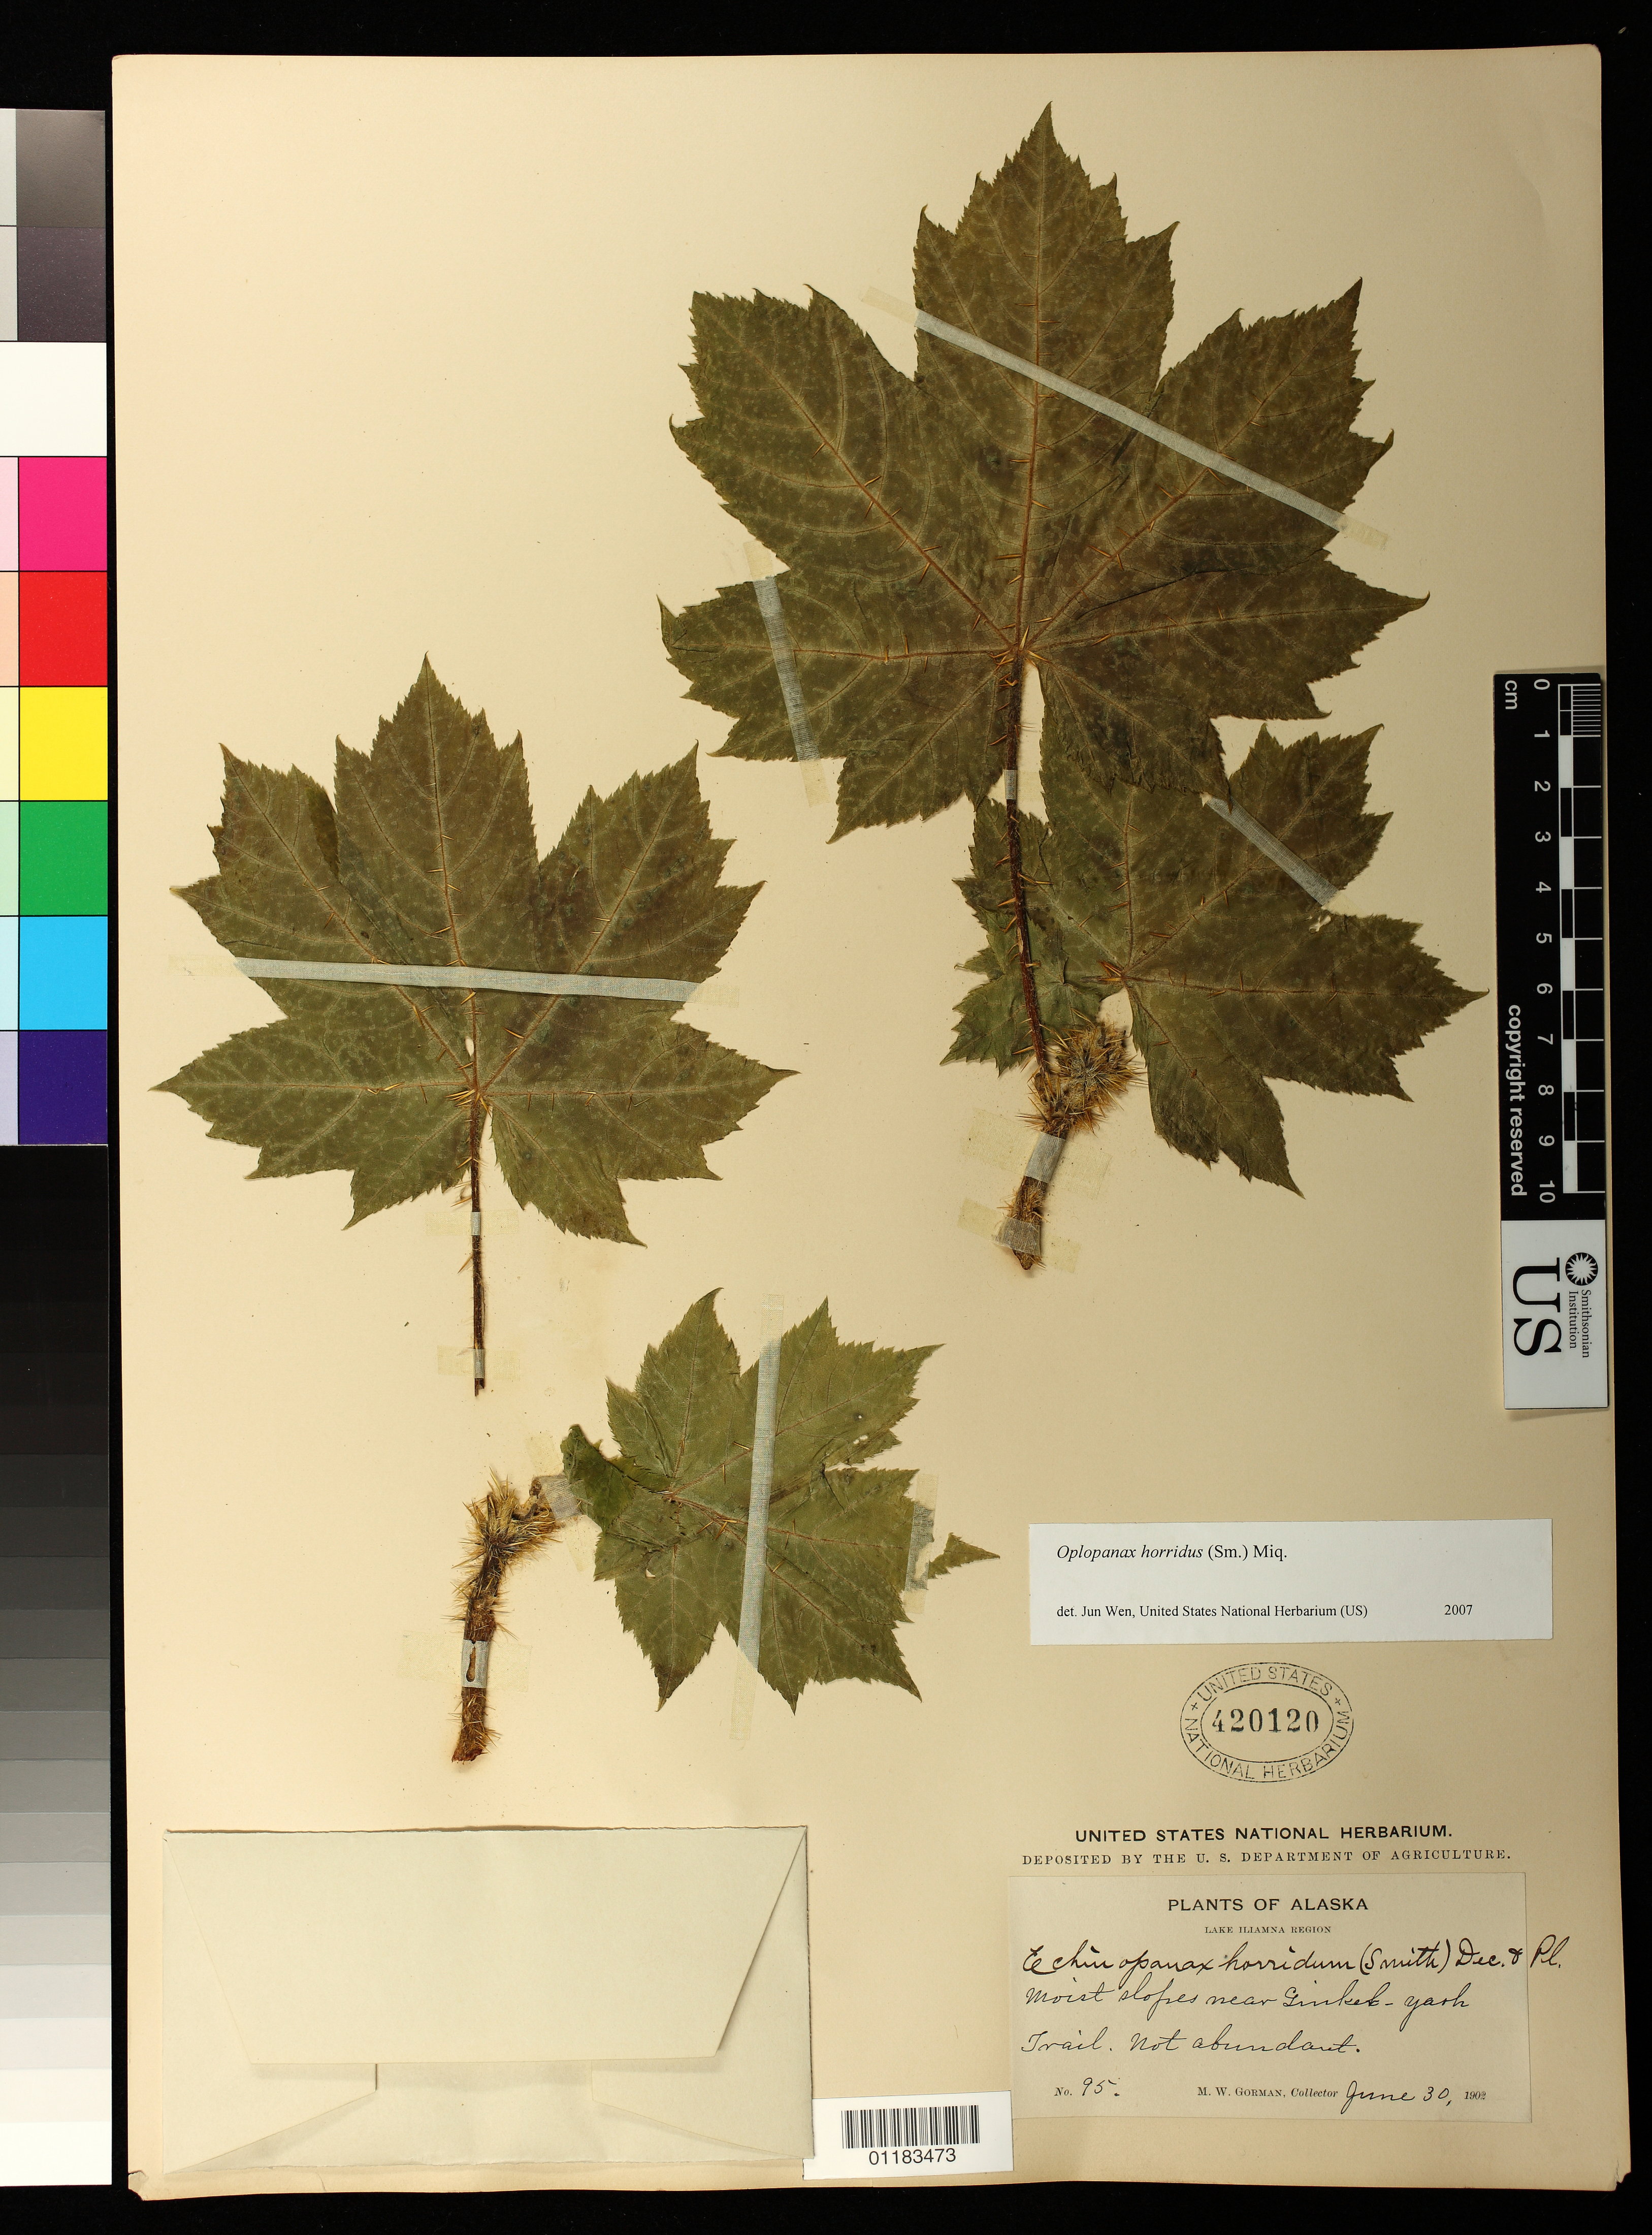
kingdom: Plantae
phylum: Tracheophyta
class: Magnoliopsida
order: Apiales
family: Araliaceae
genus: Oplopanax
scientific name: Oplopanax horridus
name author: (Sm.) Miq.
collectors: M. W. Gorman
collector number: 95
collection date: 1902-06-30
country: United States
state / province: Alaska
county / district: Lake and Peninsula Borough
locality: Moist slopes near Ginkel-yash Trail. Not abundant.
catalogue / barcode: US 420120